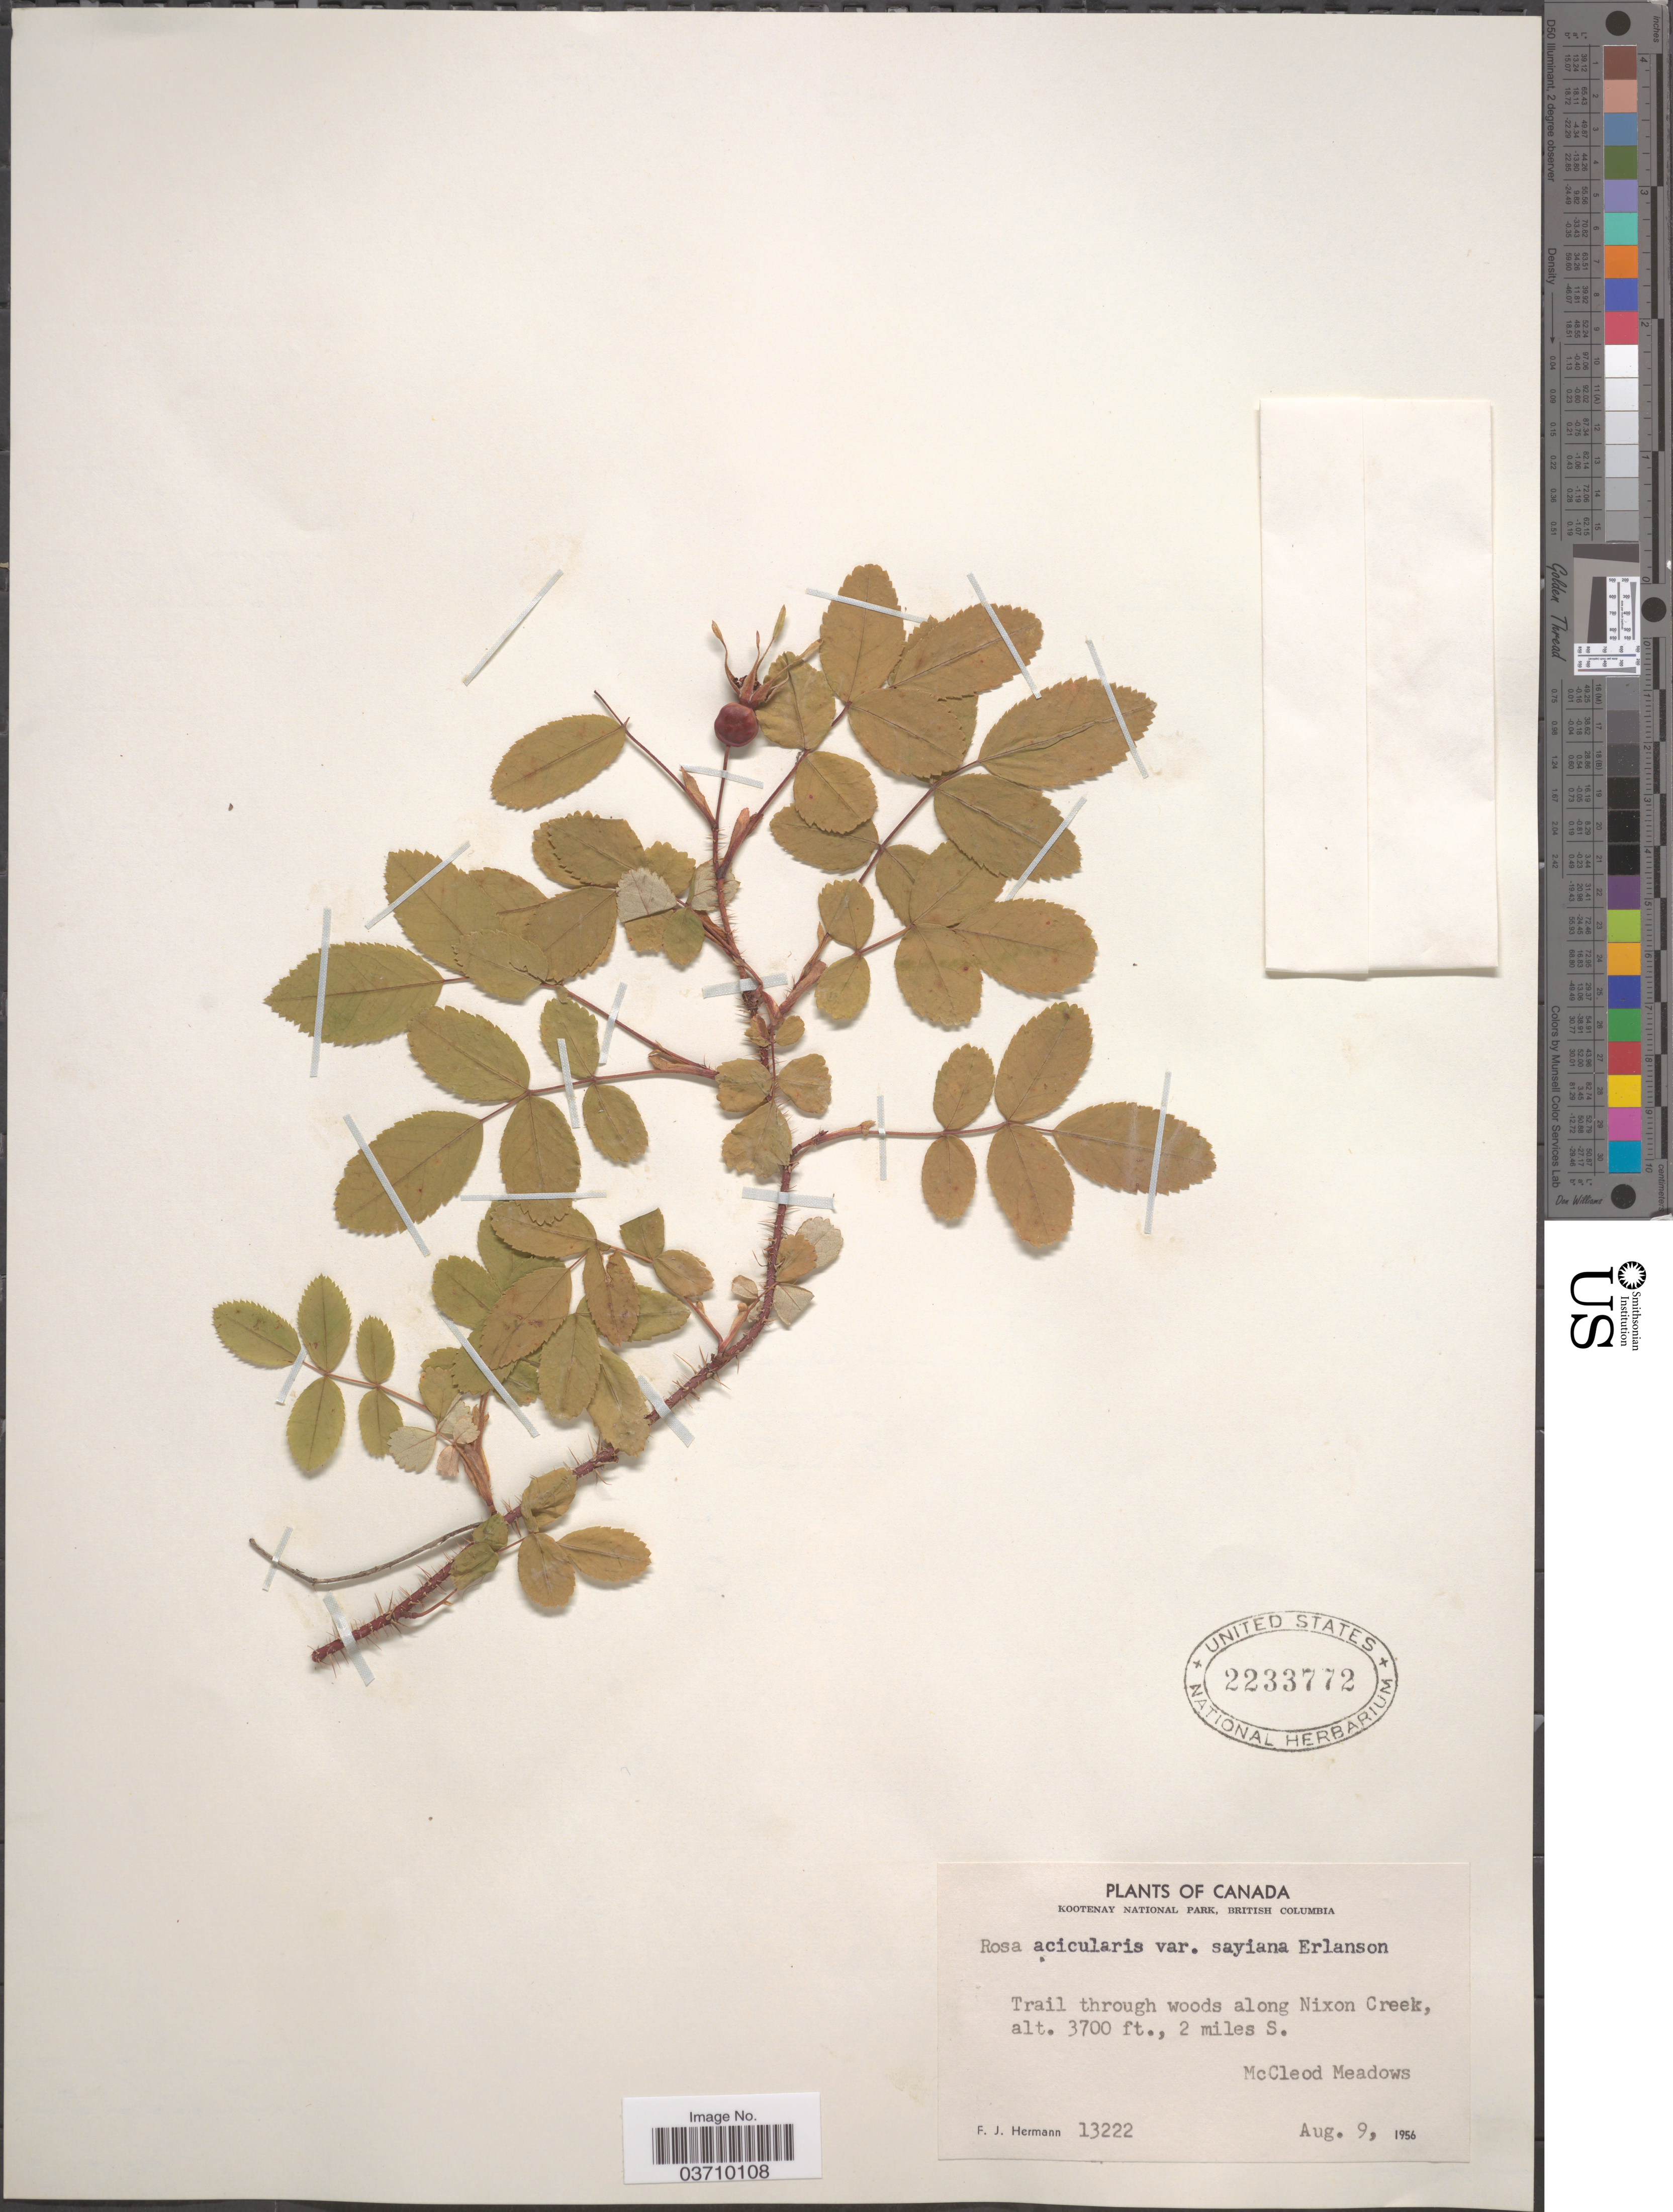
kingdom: Plantae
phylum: Tracheophyta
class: Magnoliopsida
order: Rosales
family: Rosaceae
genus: Rosa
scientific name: Rosa acicularis var. sayi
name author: (Schwein.) Rehder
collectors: F. J. Hermann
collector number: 13222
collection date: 1956-08-09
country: Canada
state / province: British Columbia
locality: Kootenay National Park. Trail through woods along Nixon Creek, 2 miles S. McCleod Meadows.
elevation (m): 1128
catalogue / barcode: US 2233772